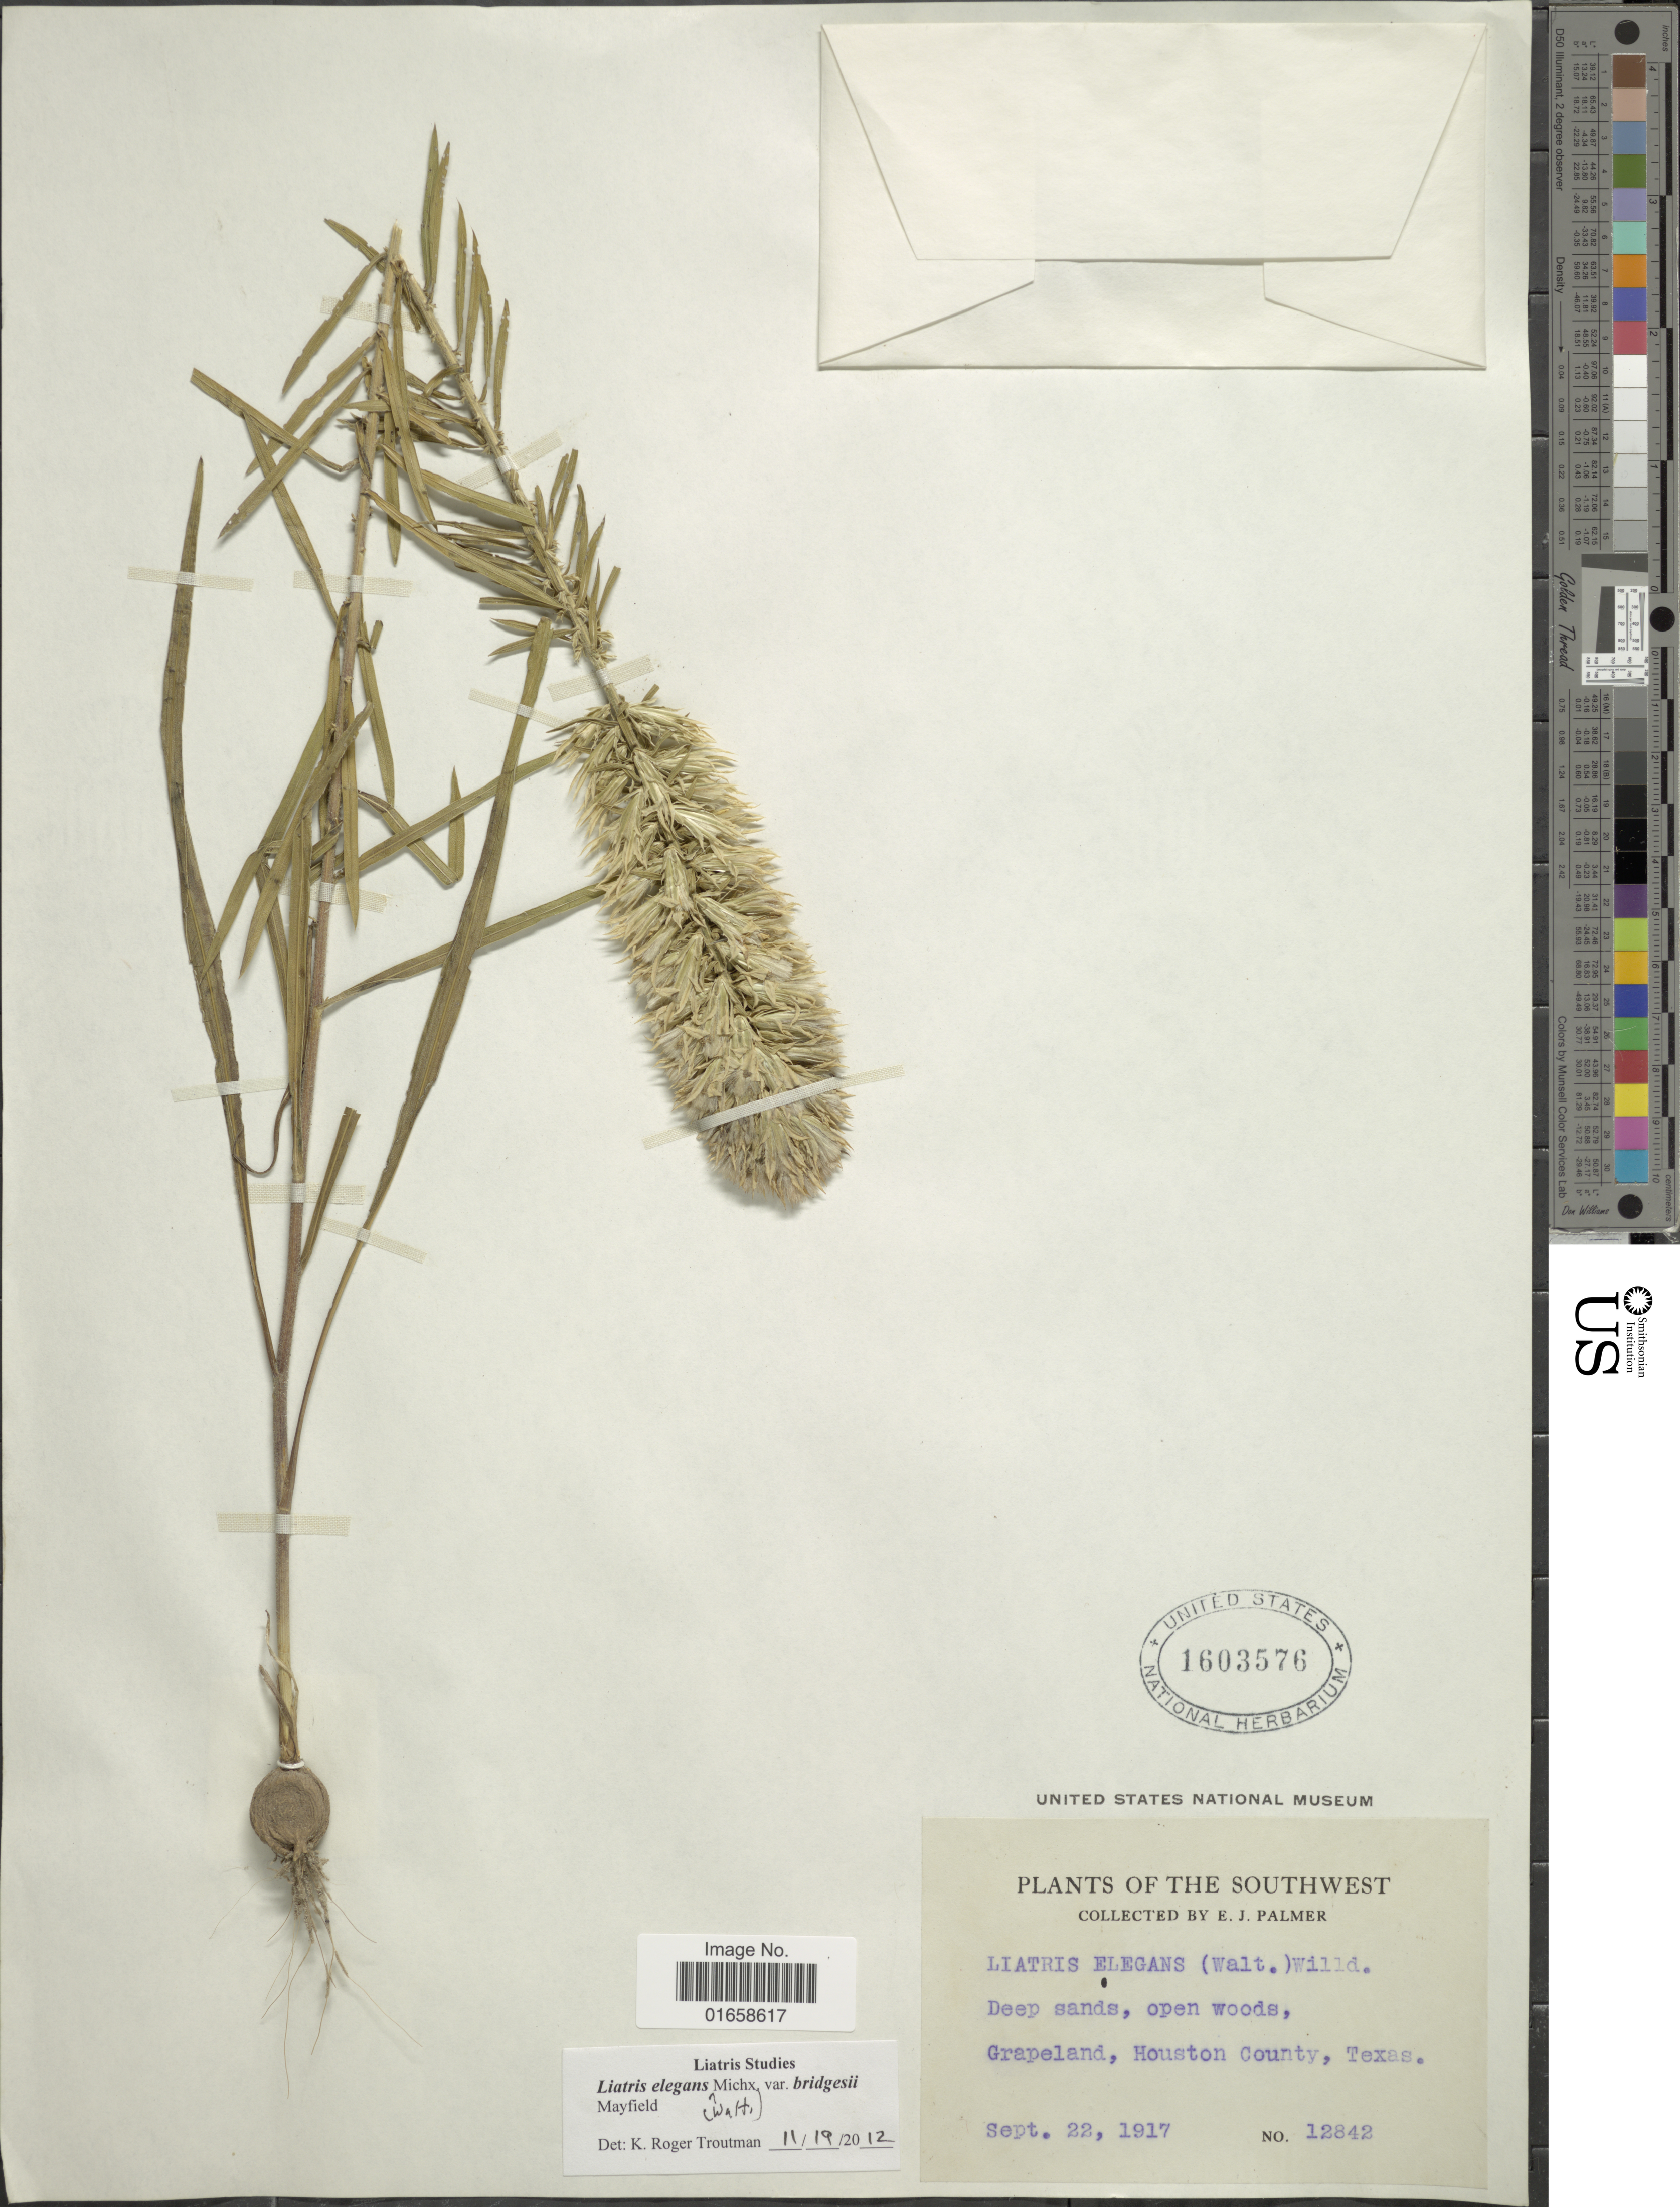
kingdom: Plantae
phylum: Tracheophyta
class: Magnoliopsida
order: Asterales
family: Asteraceae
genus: Liatris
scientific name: Liatris elegans var. bridgesii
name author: Michx.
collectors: E. J. Palmer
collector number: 12842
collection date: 1917-09-22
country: United States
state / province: Texas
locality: The Southwest, Grapeland, Houston County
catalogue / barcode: US 1603576